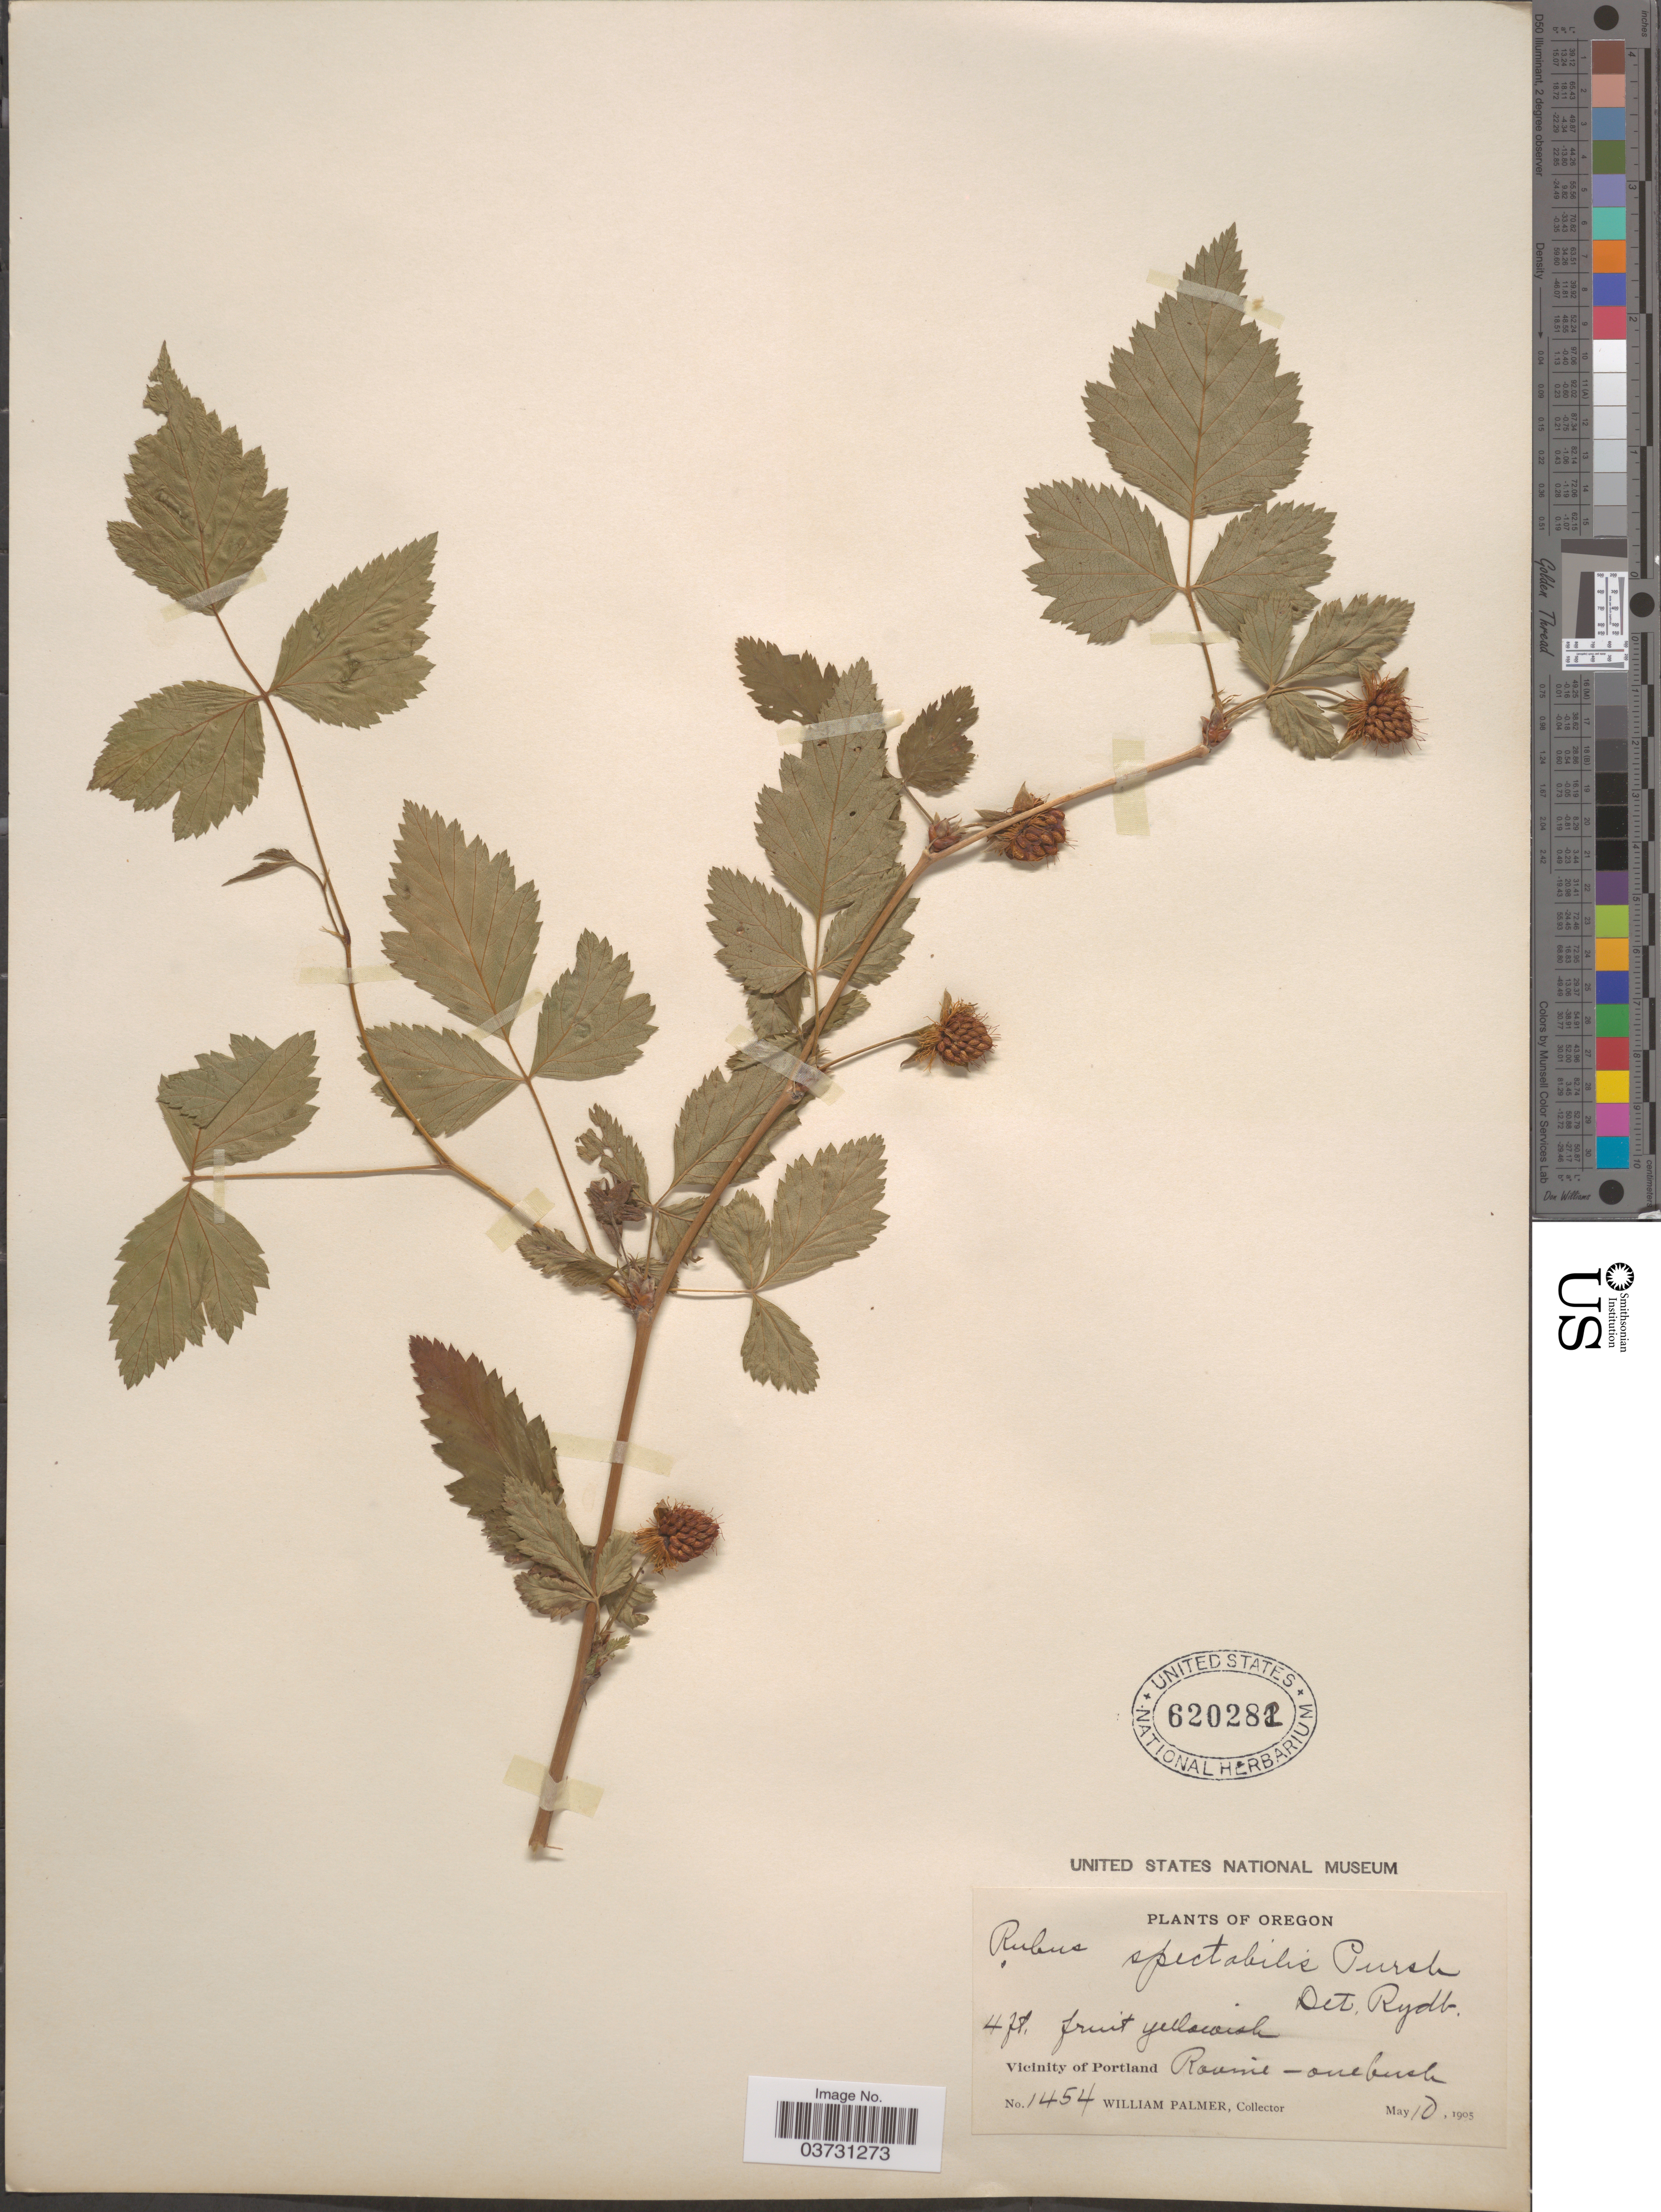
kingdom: Plantae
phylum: Tracheophyta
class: Magnoliopsida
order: Rosales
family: Rosaceae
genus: Rubus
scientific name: Rubus spectabilis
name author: Pursh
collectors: W. Palmer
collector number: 1454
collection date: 1905-05-10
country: United States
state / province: Oregon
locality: Vicinity of Portland.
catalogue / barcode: US 620282